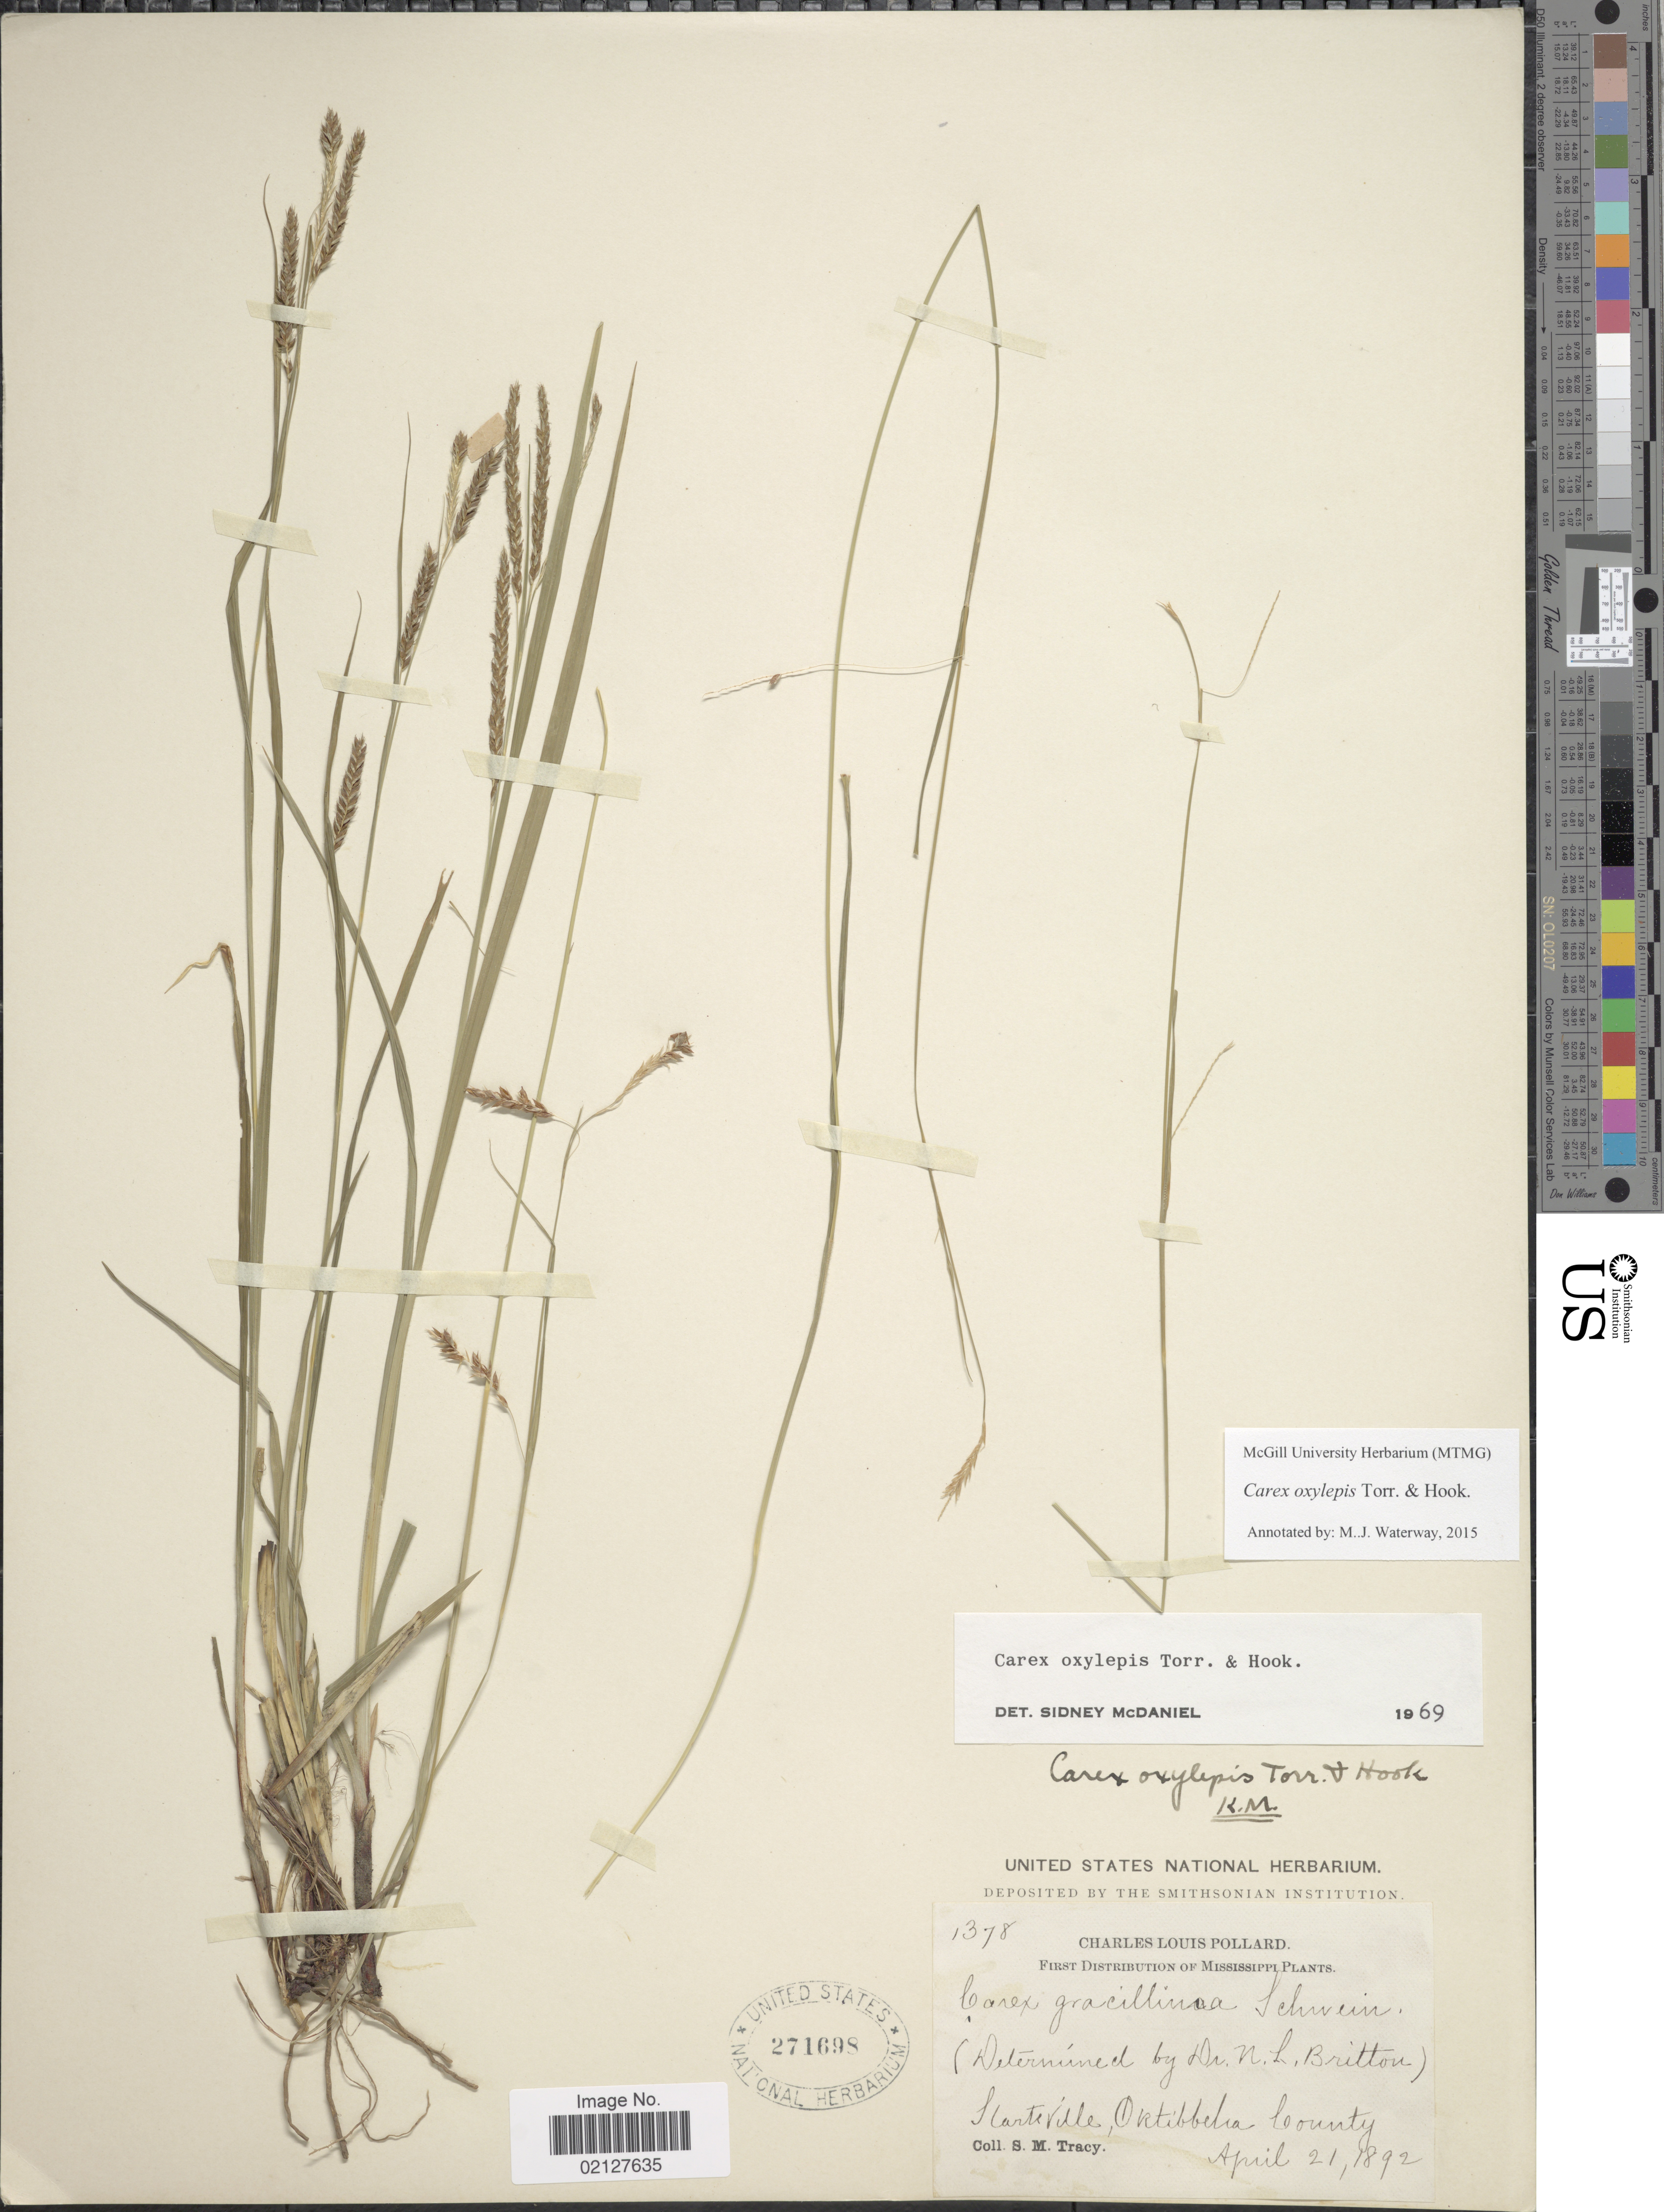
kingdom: Plantae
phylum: Tracheophyta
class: Liliopsida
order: Poales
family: Cyperaceae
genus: Carex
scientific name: Carex oxylepis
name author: Torr. & Hook.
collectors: S. M. Tracy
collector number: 1378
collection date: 1892-04-21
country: United States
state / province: Mississippi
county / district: Oktibbeha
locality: Starkville, Oktibbeha County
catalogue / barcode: US 271698